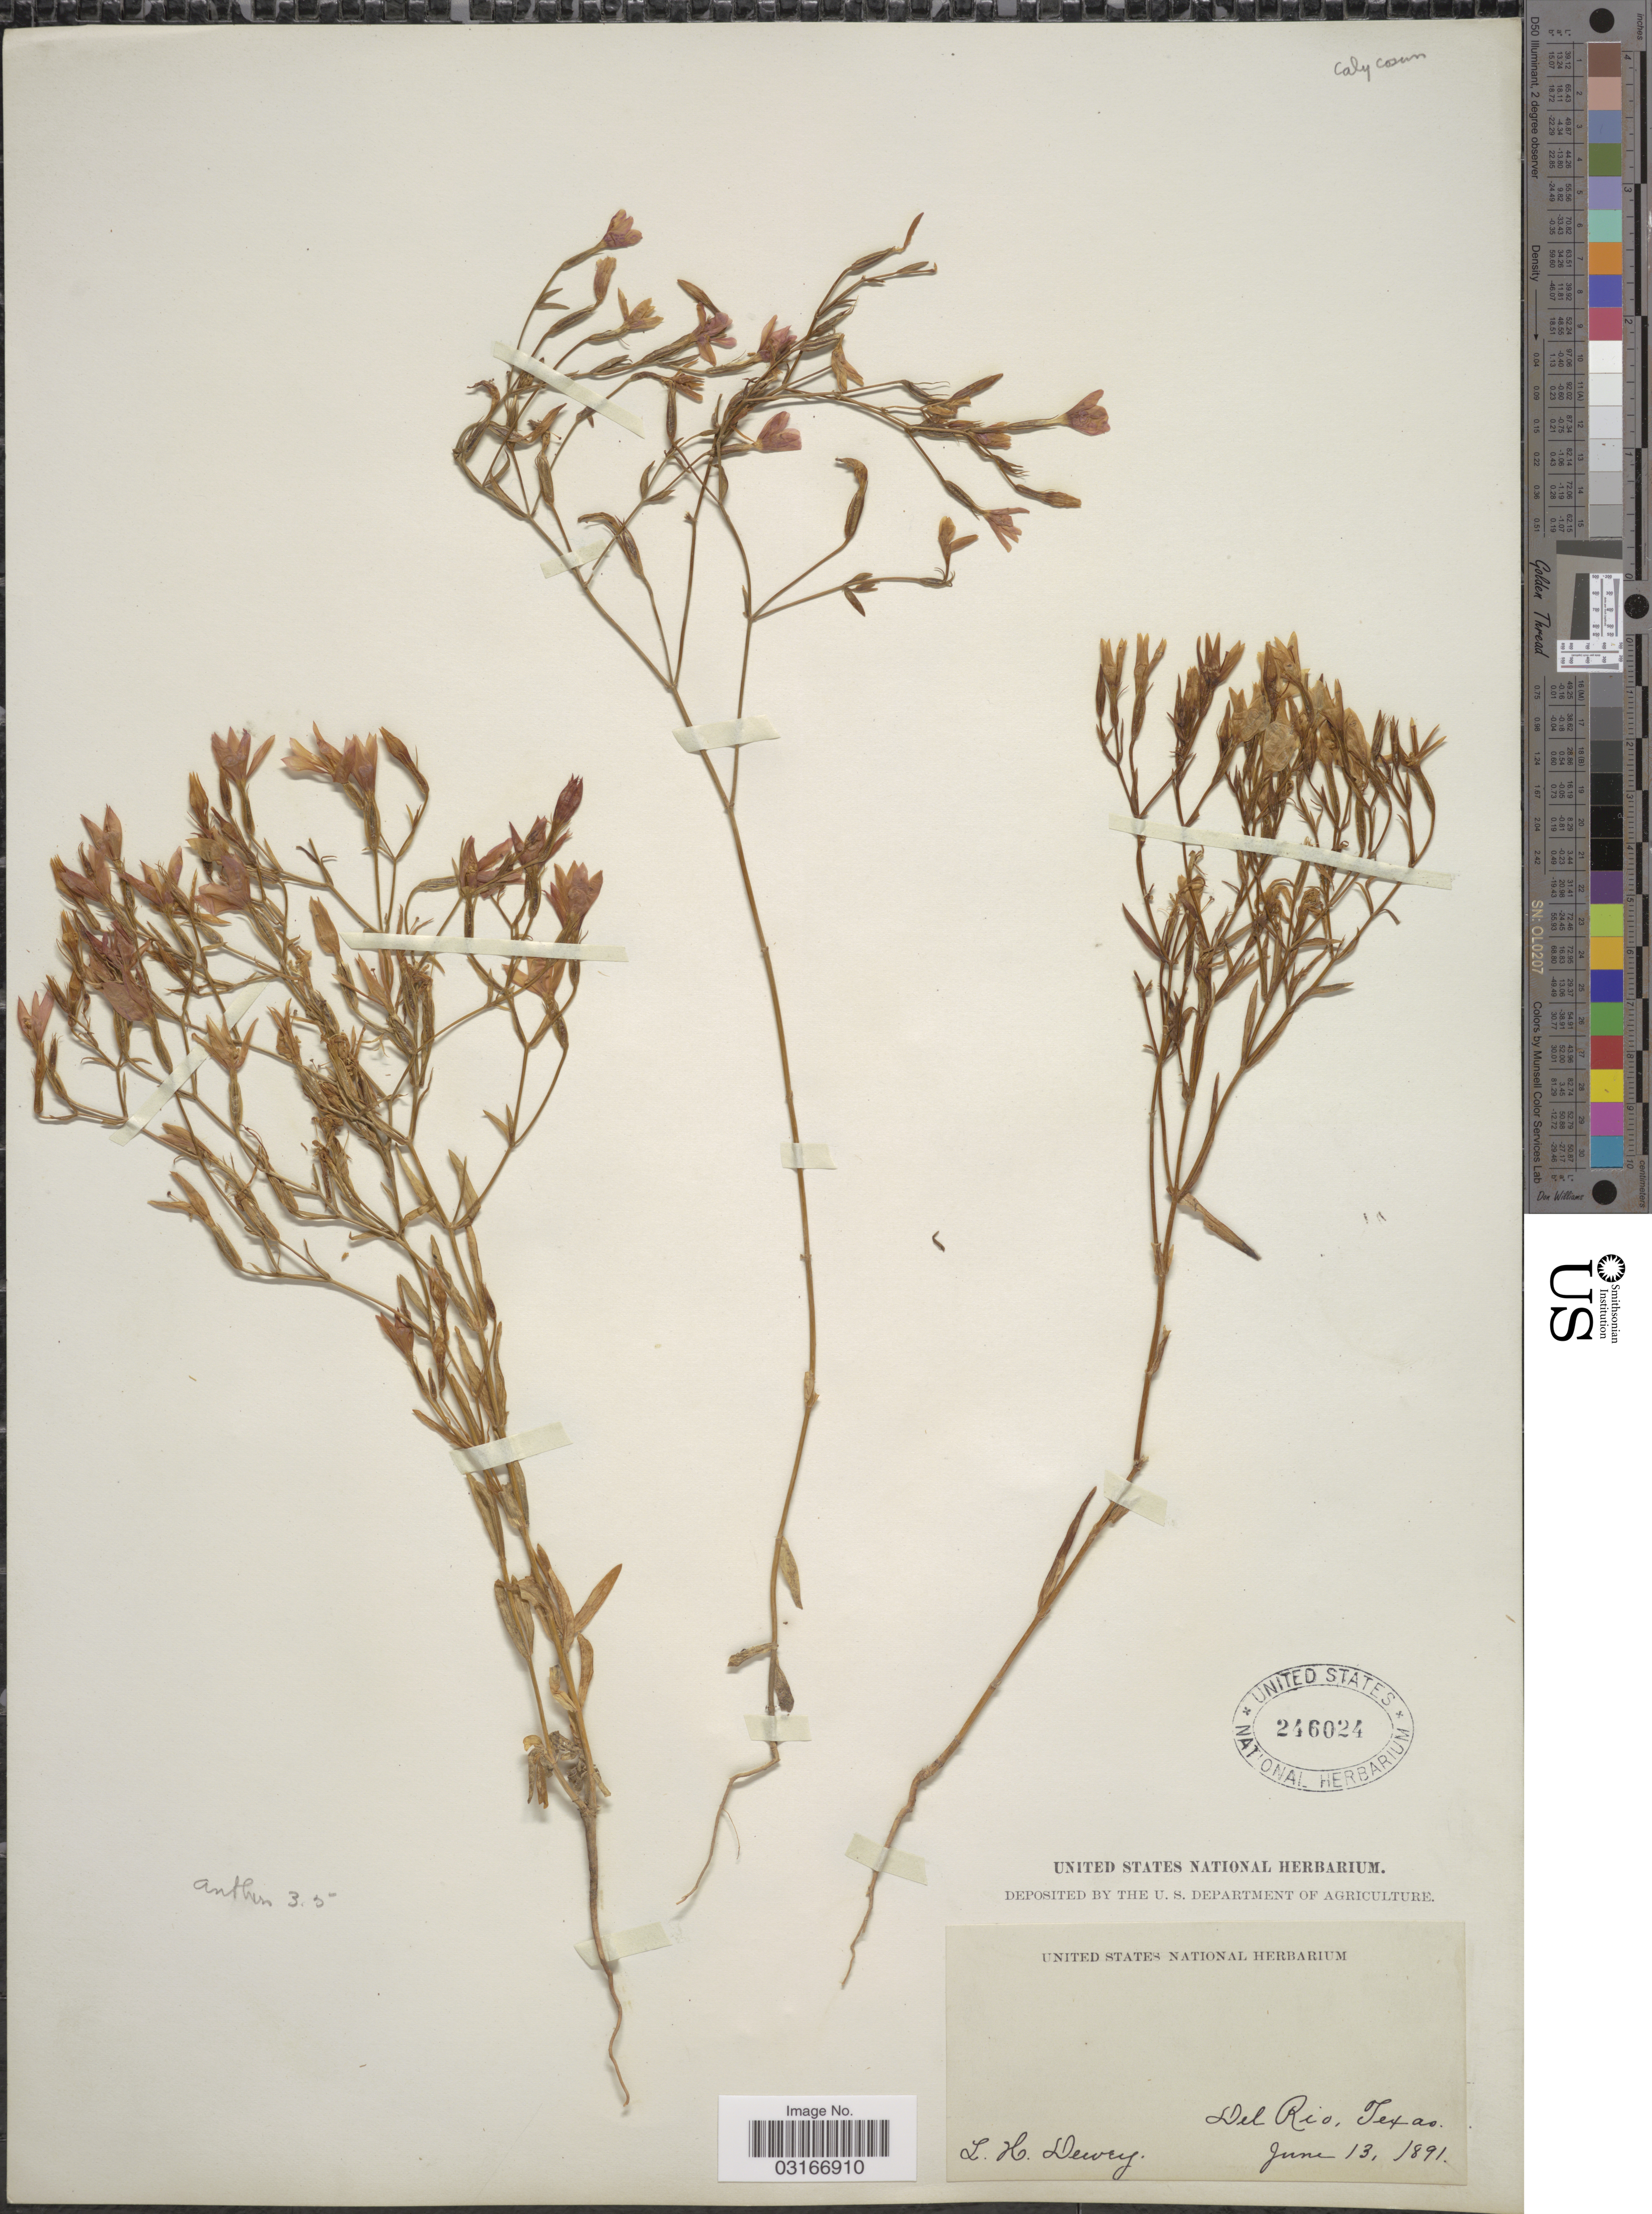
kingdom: Plantae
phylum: Tracheophyta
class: Magnoliopsida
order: Gentianales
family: Gentianaceae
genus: Centaurium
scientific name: Centaurium calycosum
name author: (Buckley) Buckley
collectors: L. H. Dewey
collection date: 1891-06-13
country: United States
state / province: Texas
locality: Del Rio.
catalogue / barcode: US 246024